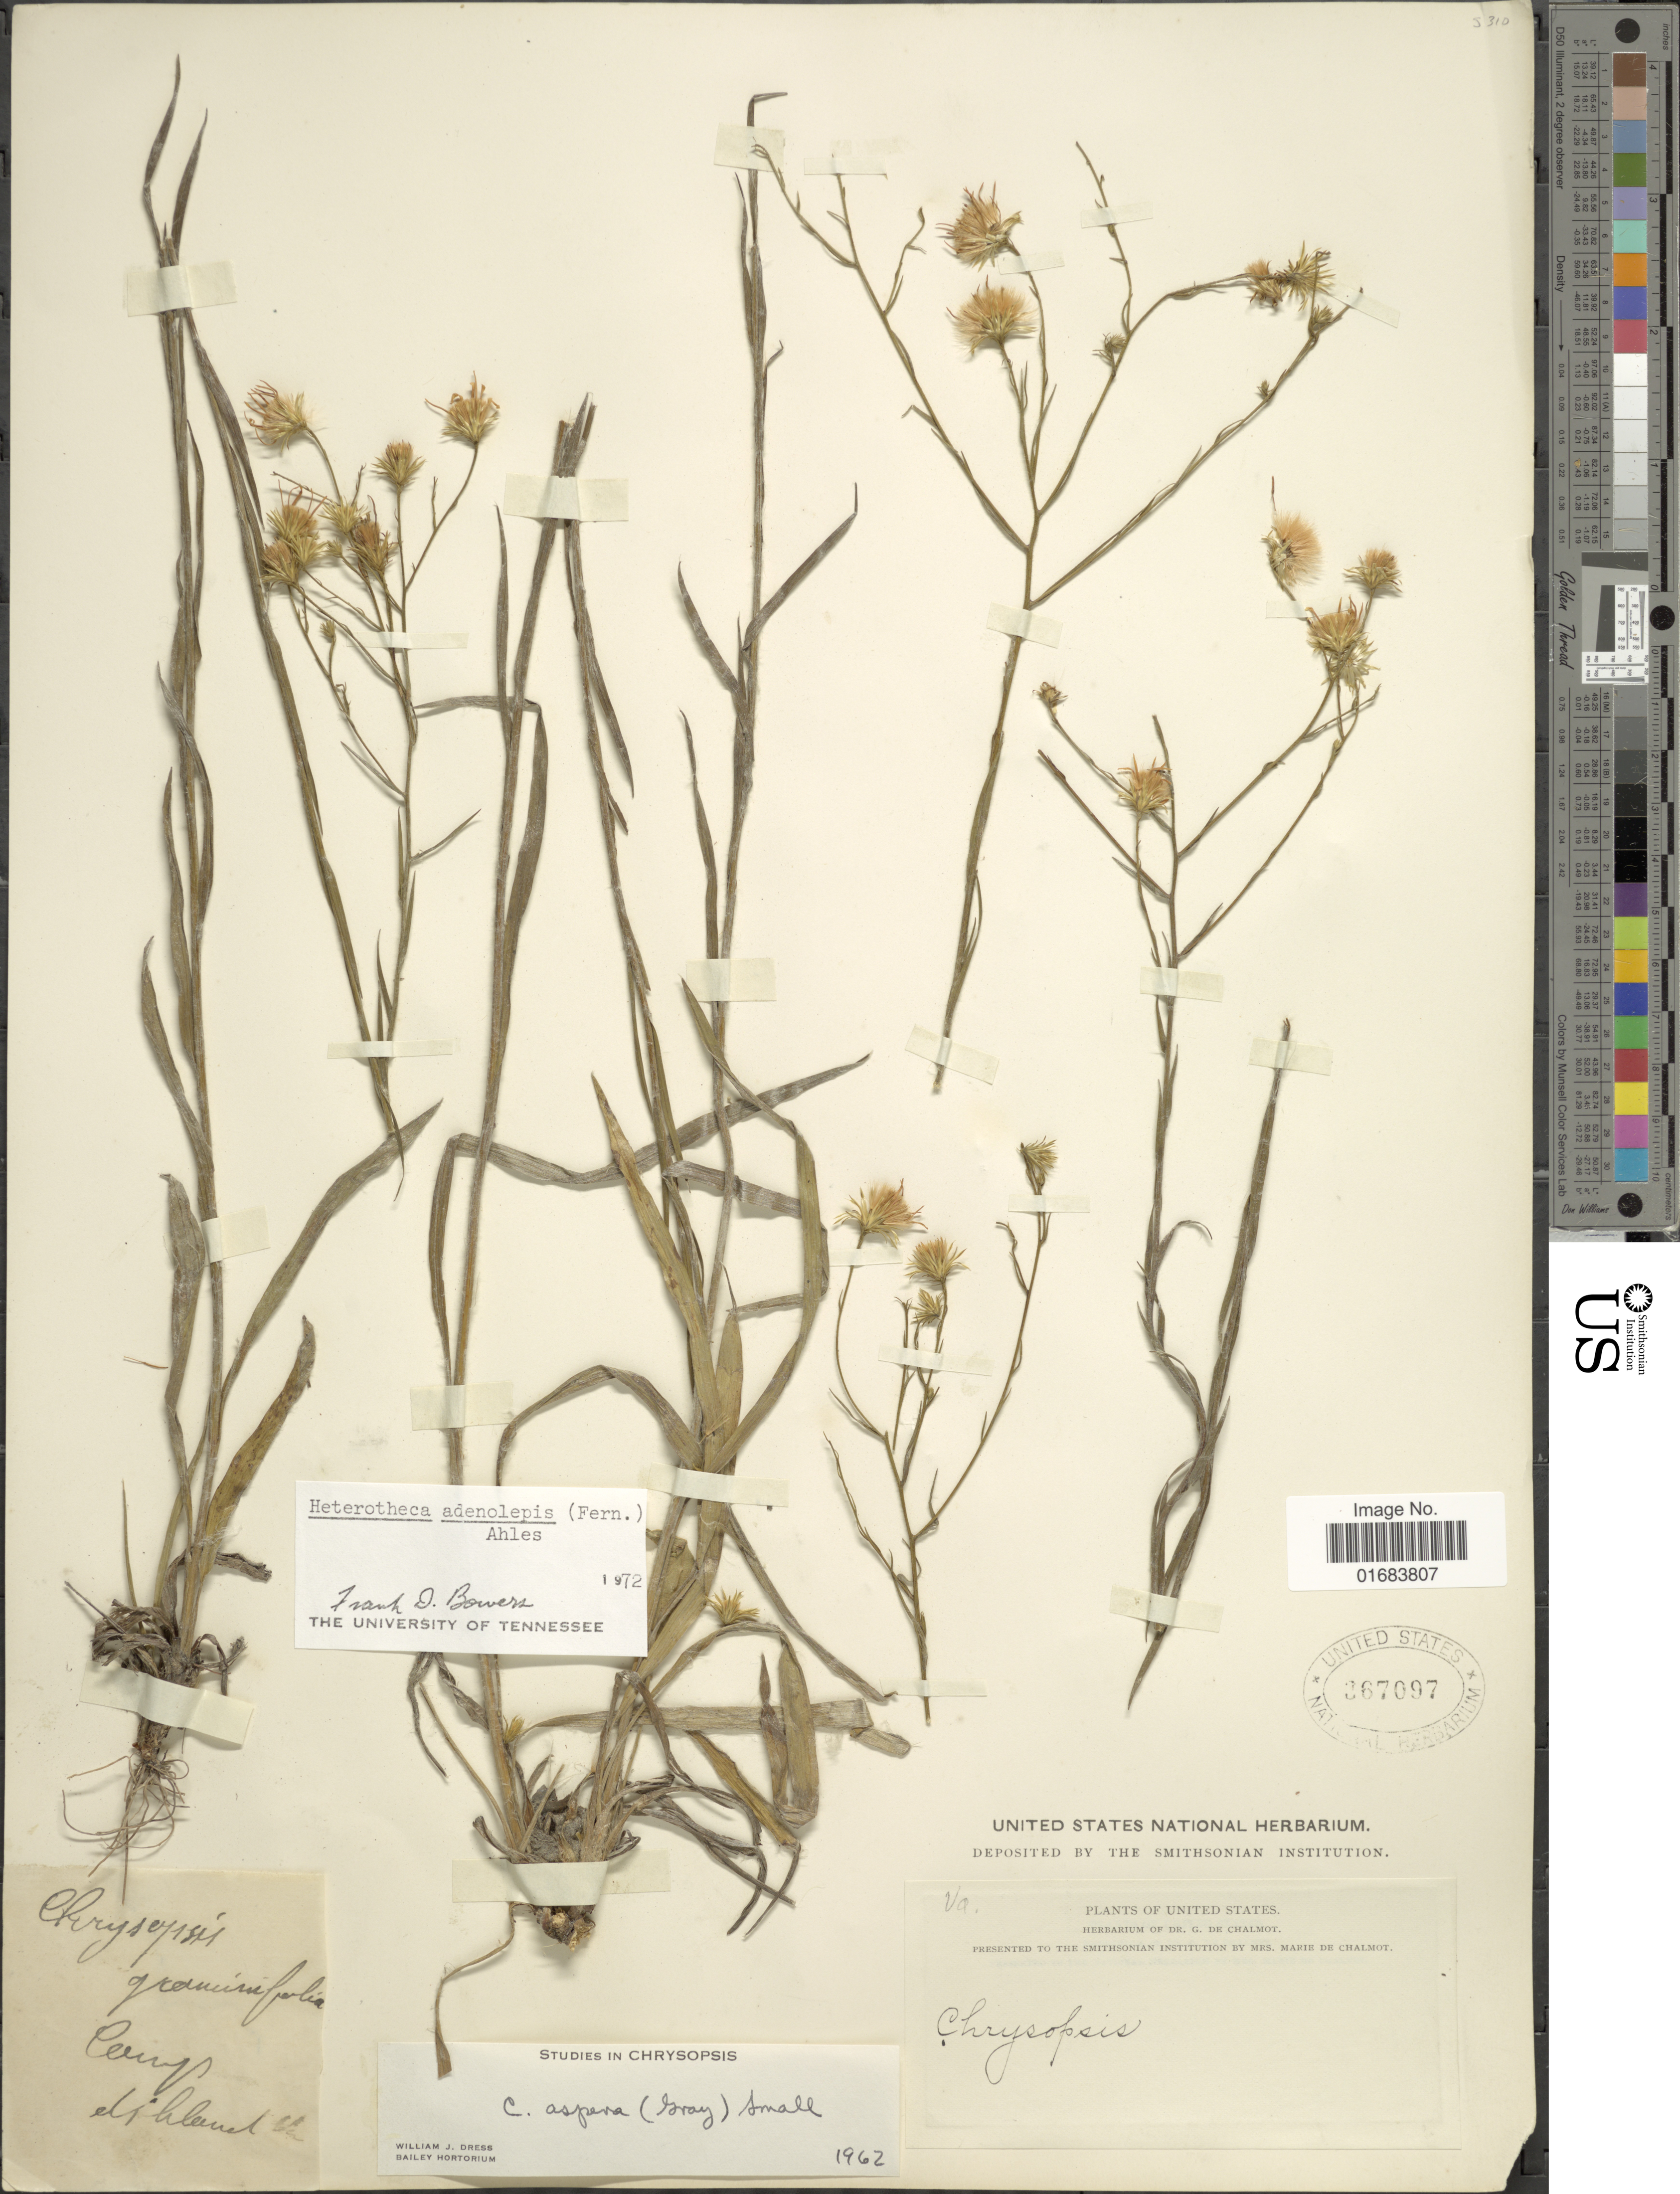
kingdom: Plantae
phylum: Tracheophyta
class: Magnoliopsida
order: Asterales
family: Asteraceae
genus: Pityopsis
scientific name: Pityopsis adenolepis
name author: (Fernald) Semple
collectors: ex herb. G. de Chalmot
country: United States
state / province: Virginia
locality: United States, VA.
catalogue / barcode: US 367097